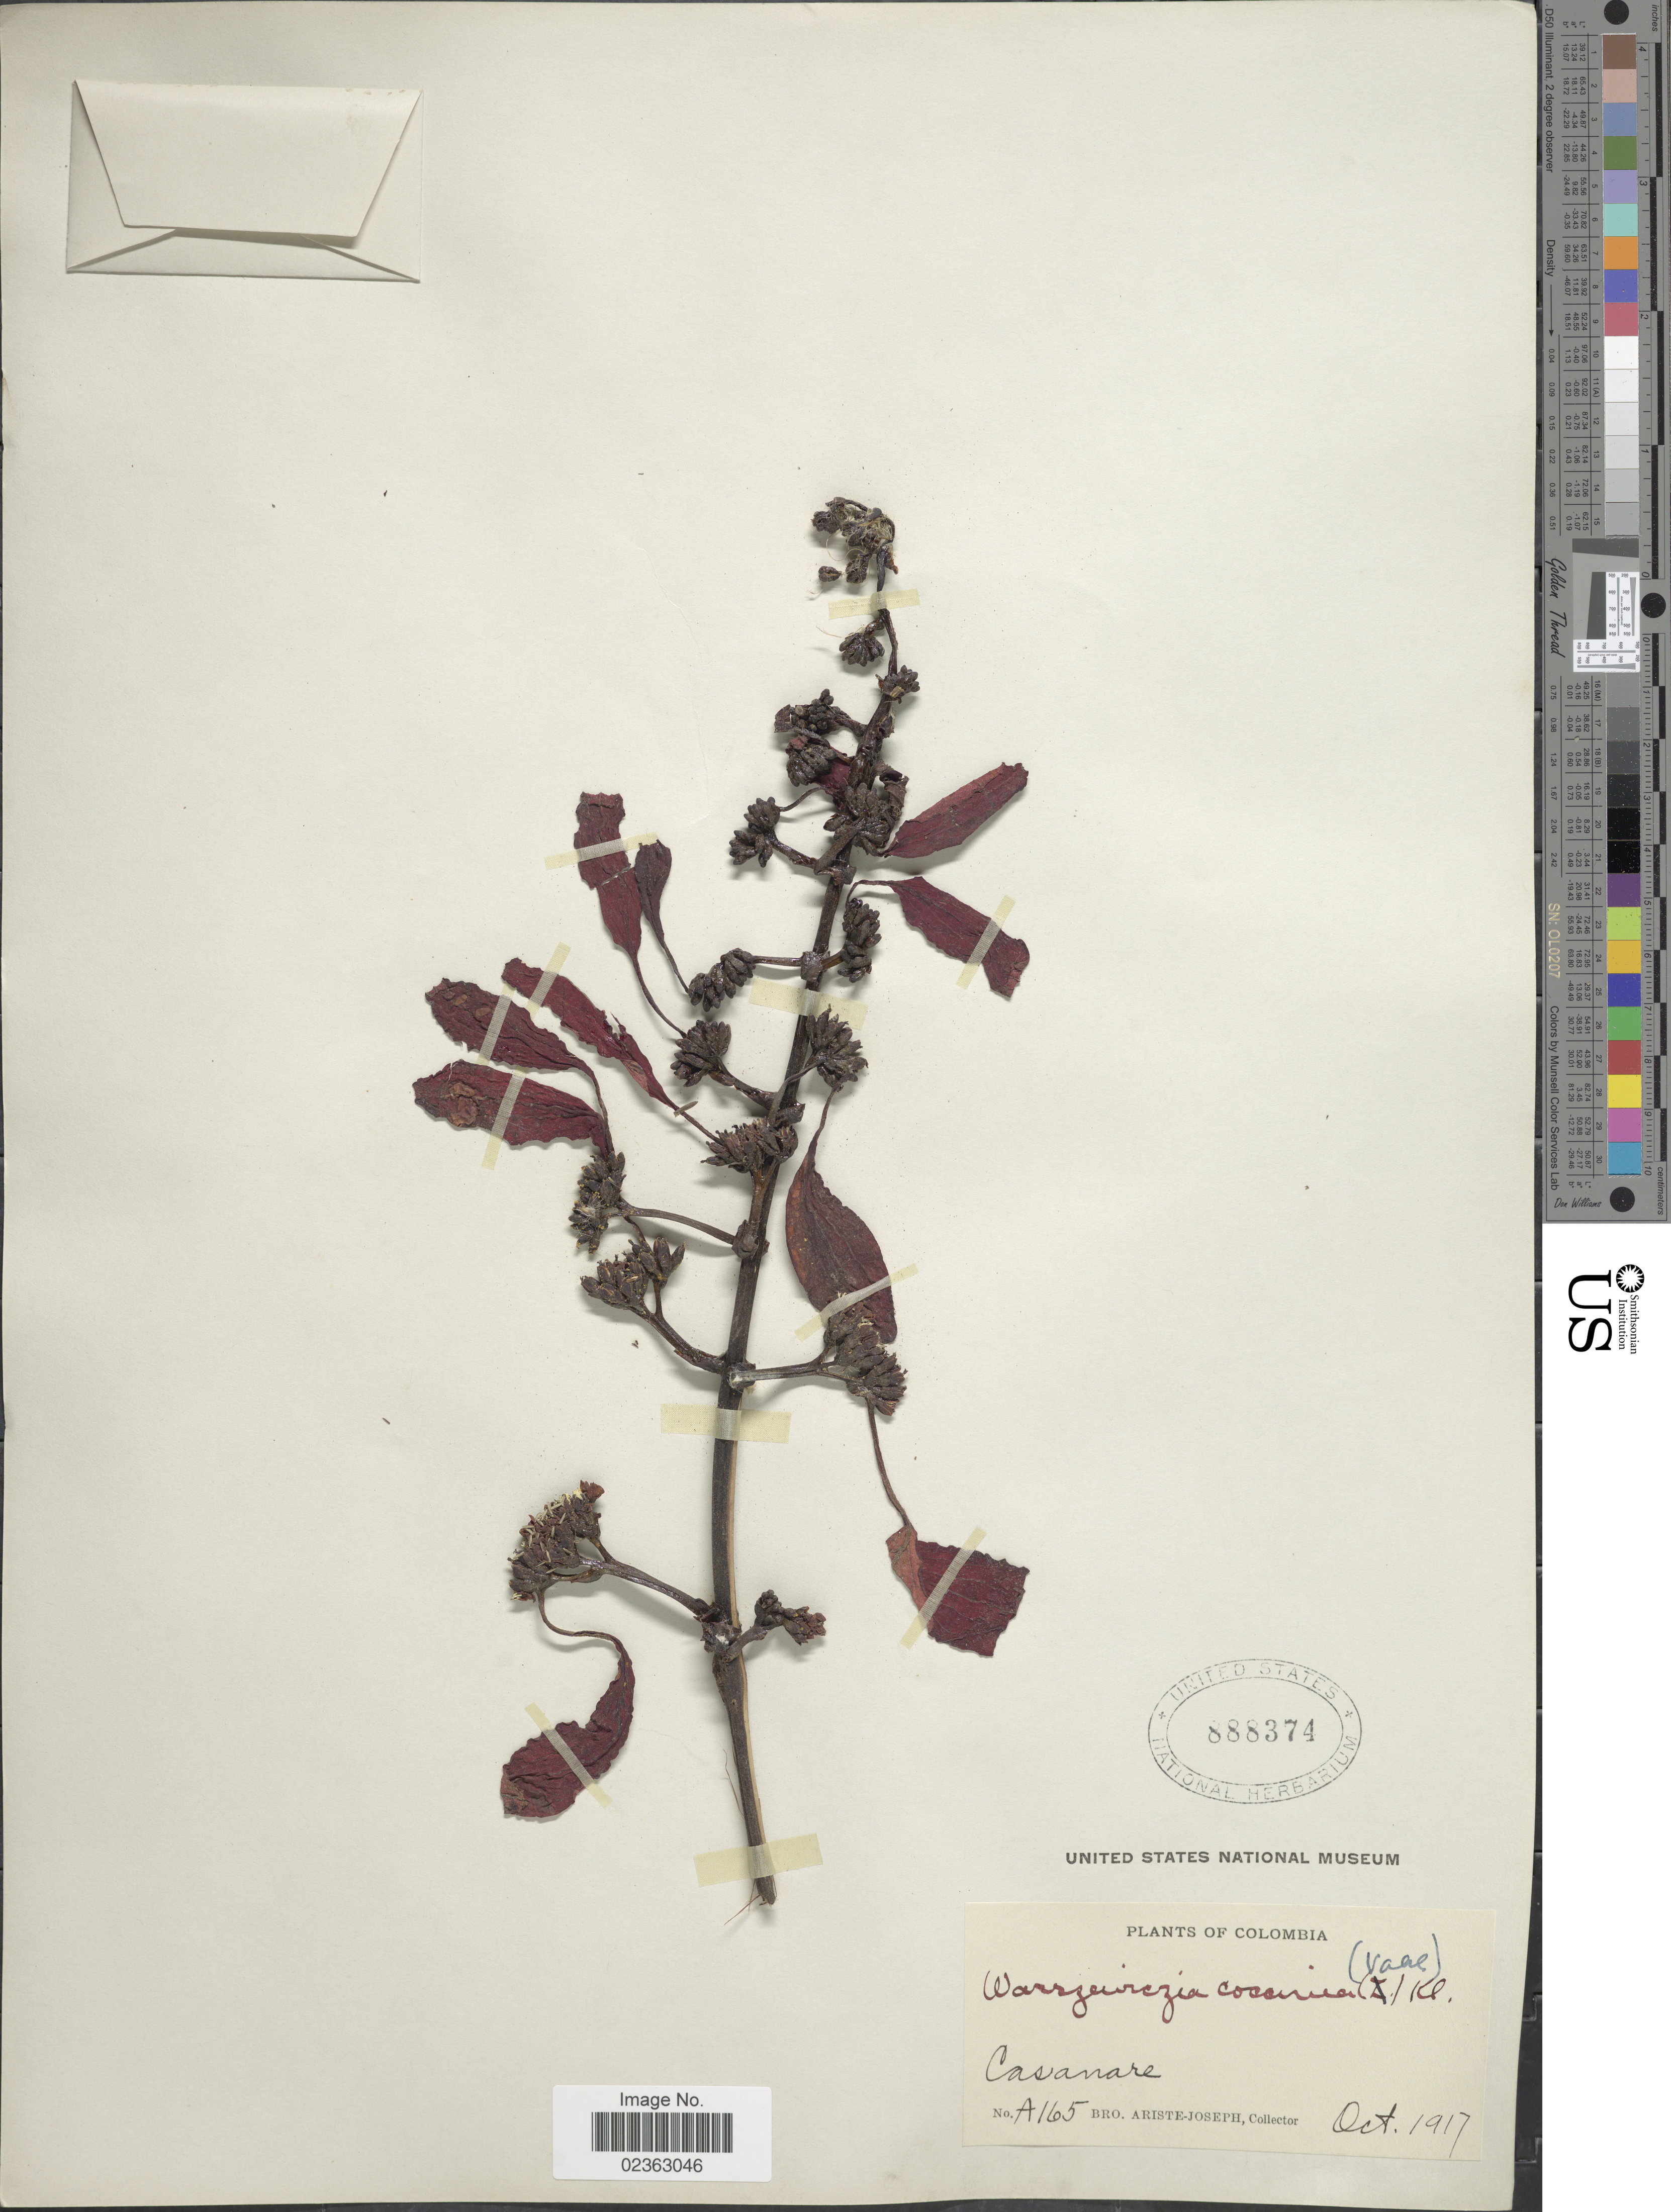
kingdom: Plantae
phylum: Tracheophyta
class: Magnoliopsida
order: Gentianales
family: Rubiaceae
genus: Warszewiczia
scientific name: Warszewiczia coccinea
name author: (Vahl) Klotzsch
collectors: Bro. Ariste-Joseph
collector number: A165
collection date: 1917-10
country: Colombia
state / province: Casanare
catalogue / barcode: US 888374